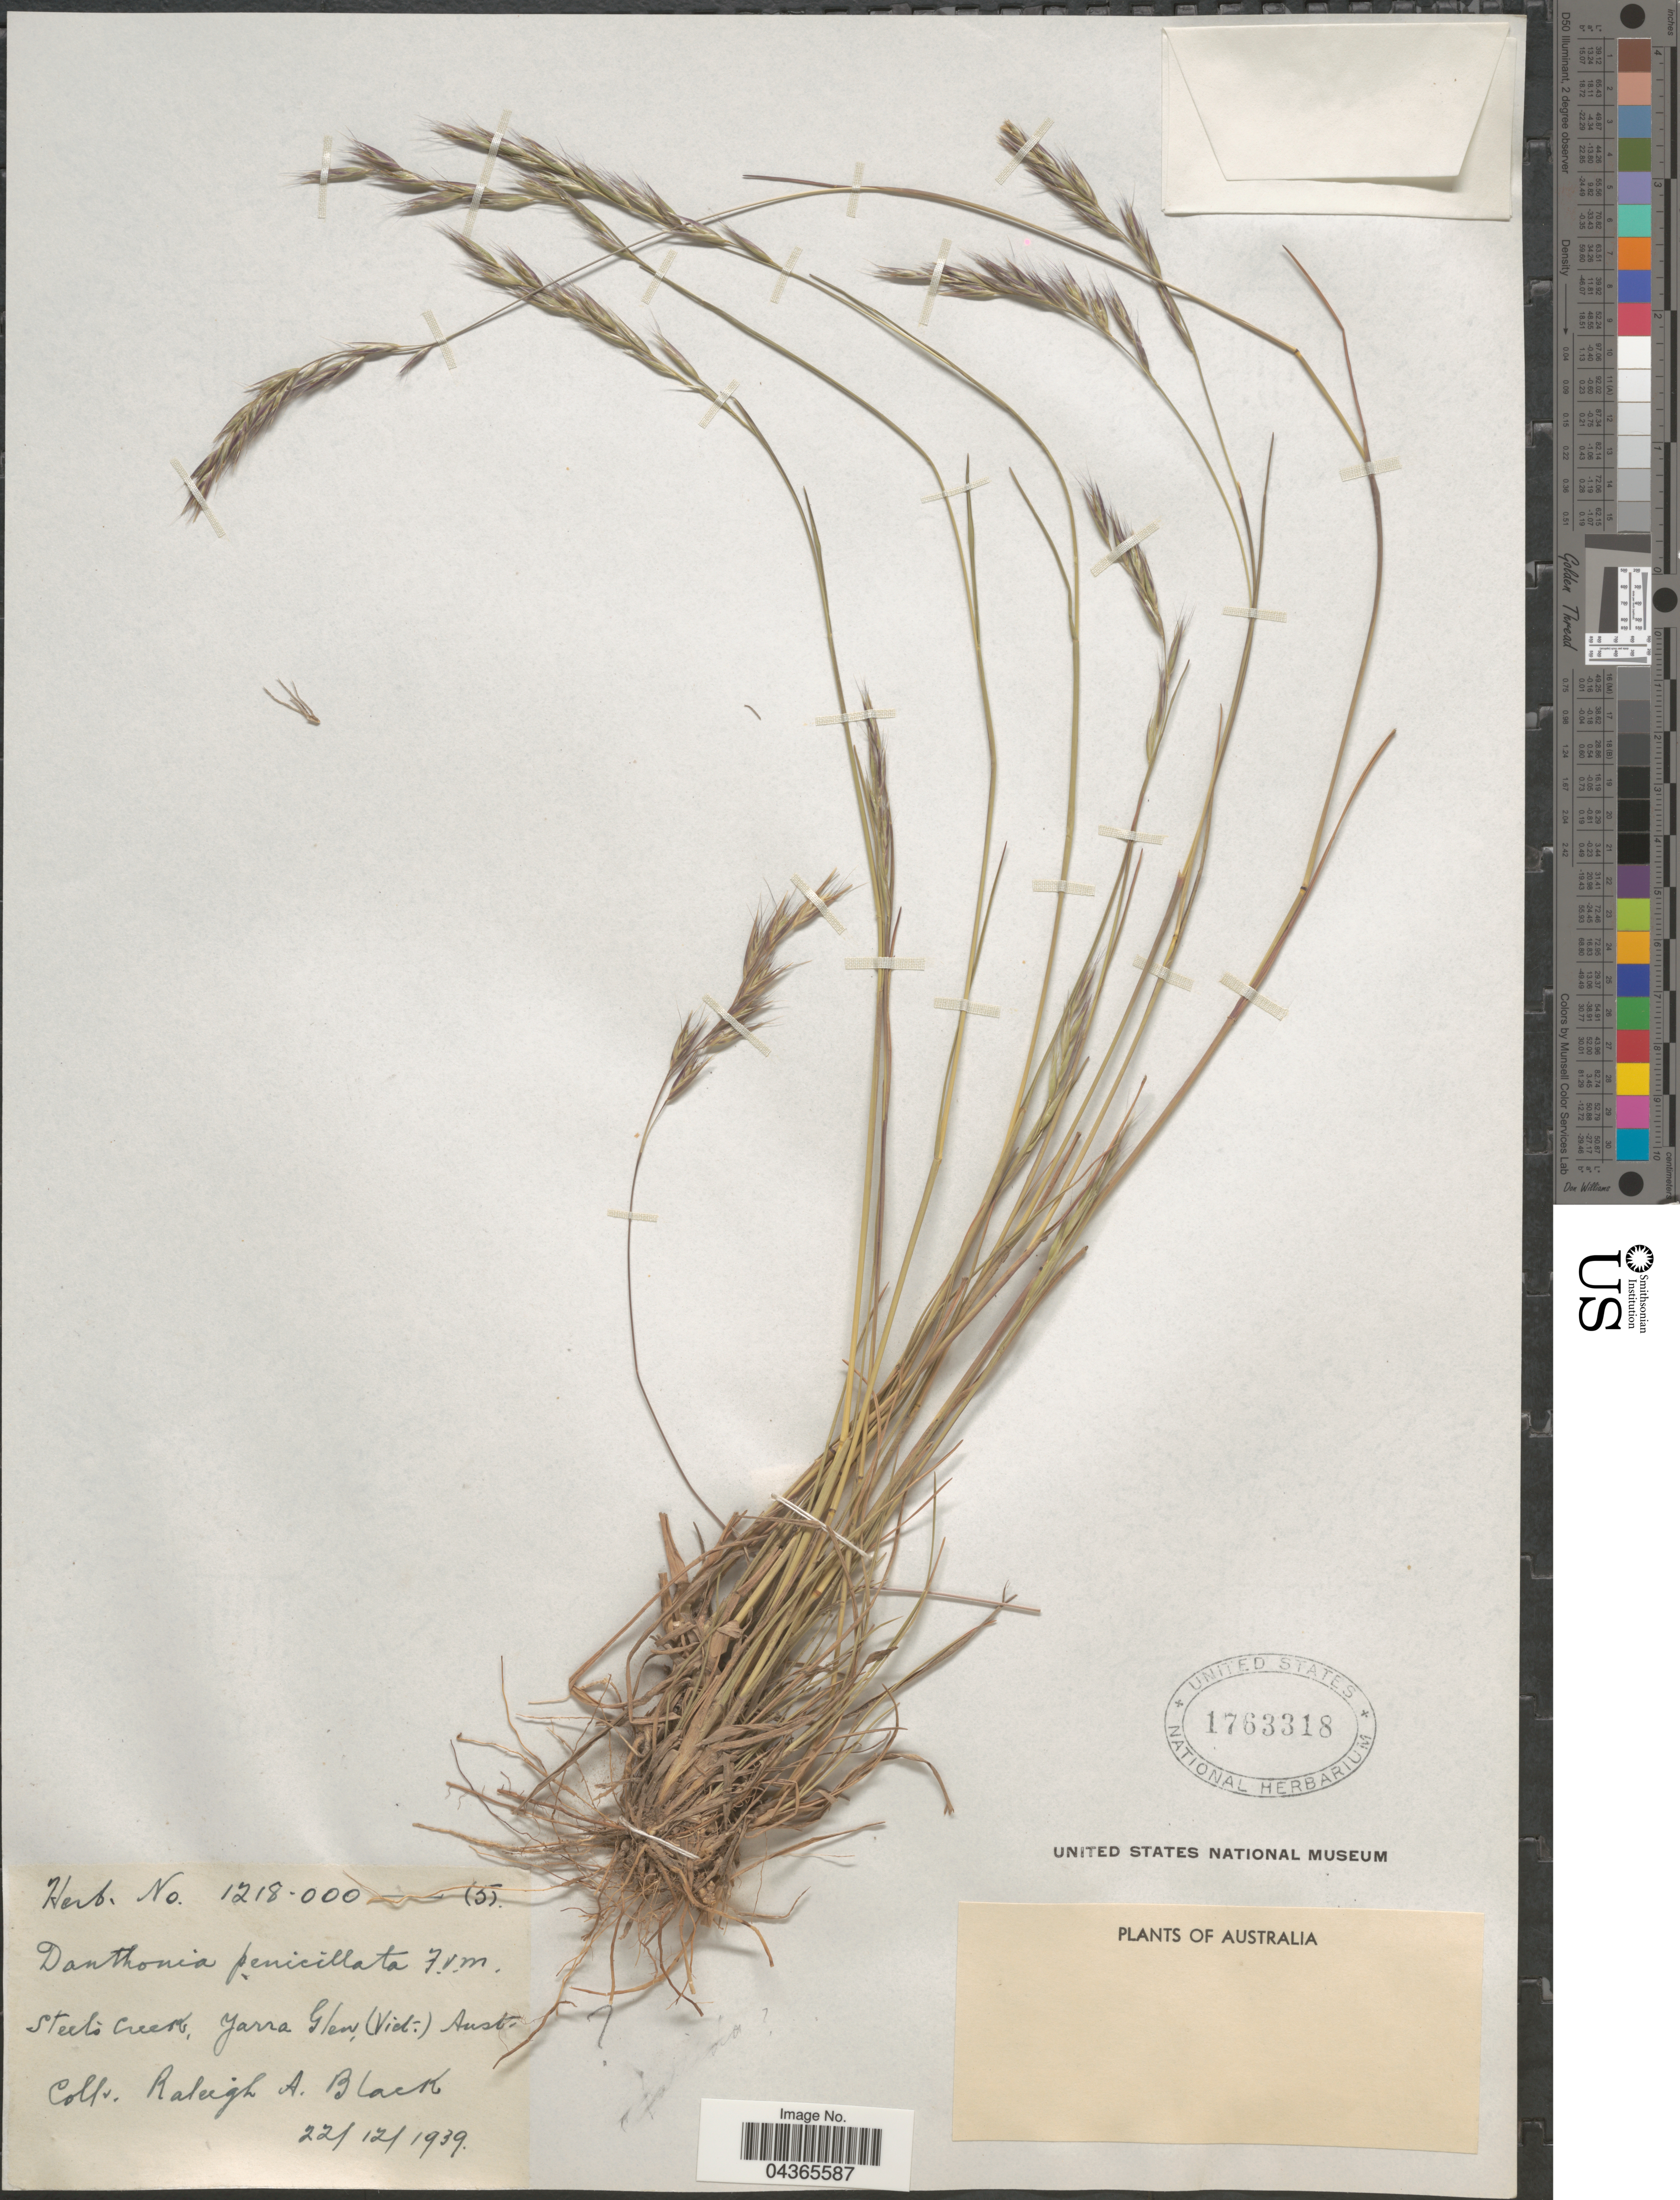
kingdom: Plantae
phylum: Tracheophyta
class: Liliopsida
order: Poales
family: Poaceae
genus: Rytidosperma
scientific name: Rytidosperma penicillatum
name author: (Labill.) Connor & Edgar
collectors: R. A. Black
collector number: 1218000-(5)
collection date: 1939-12-22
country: Australia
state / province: Victoria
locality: Steel's Creek, Yarra Glen, (Vict.).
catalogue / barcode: US 1763318